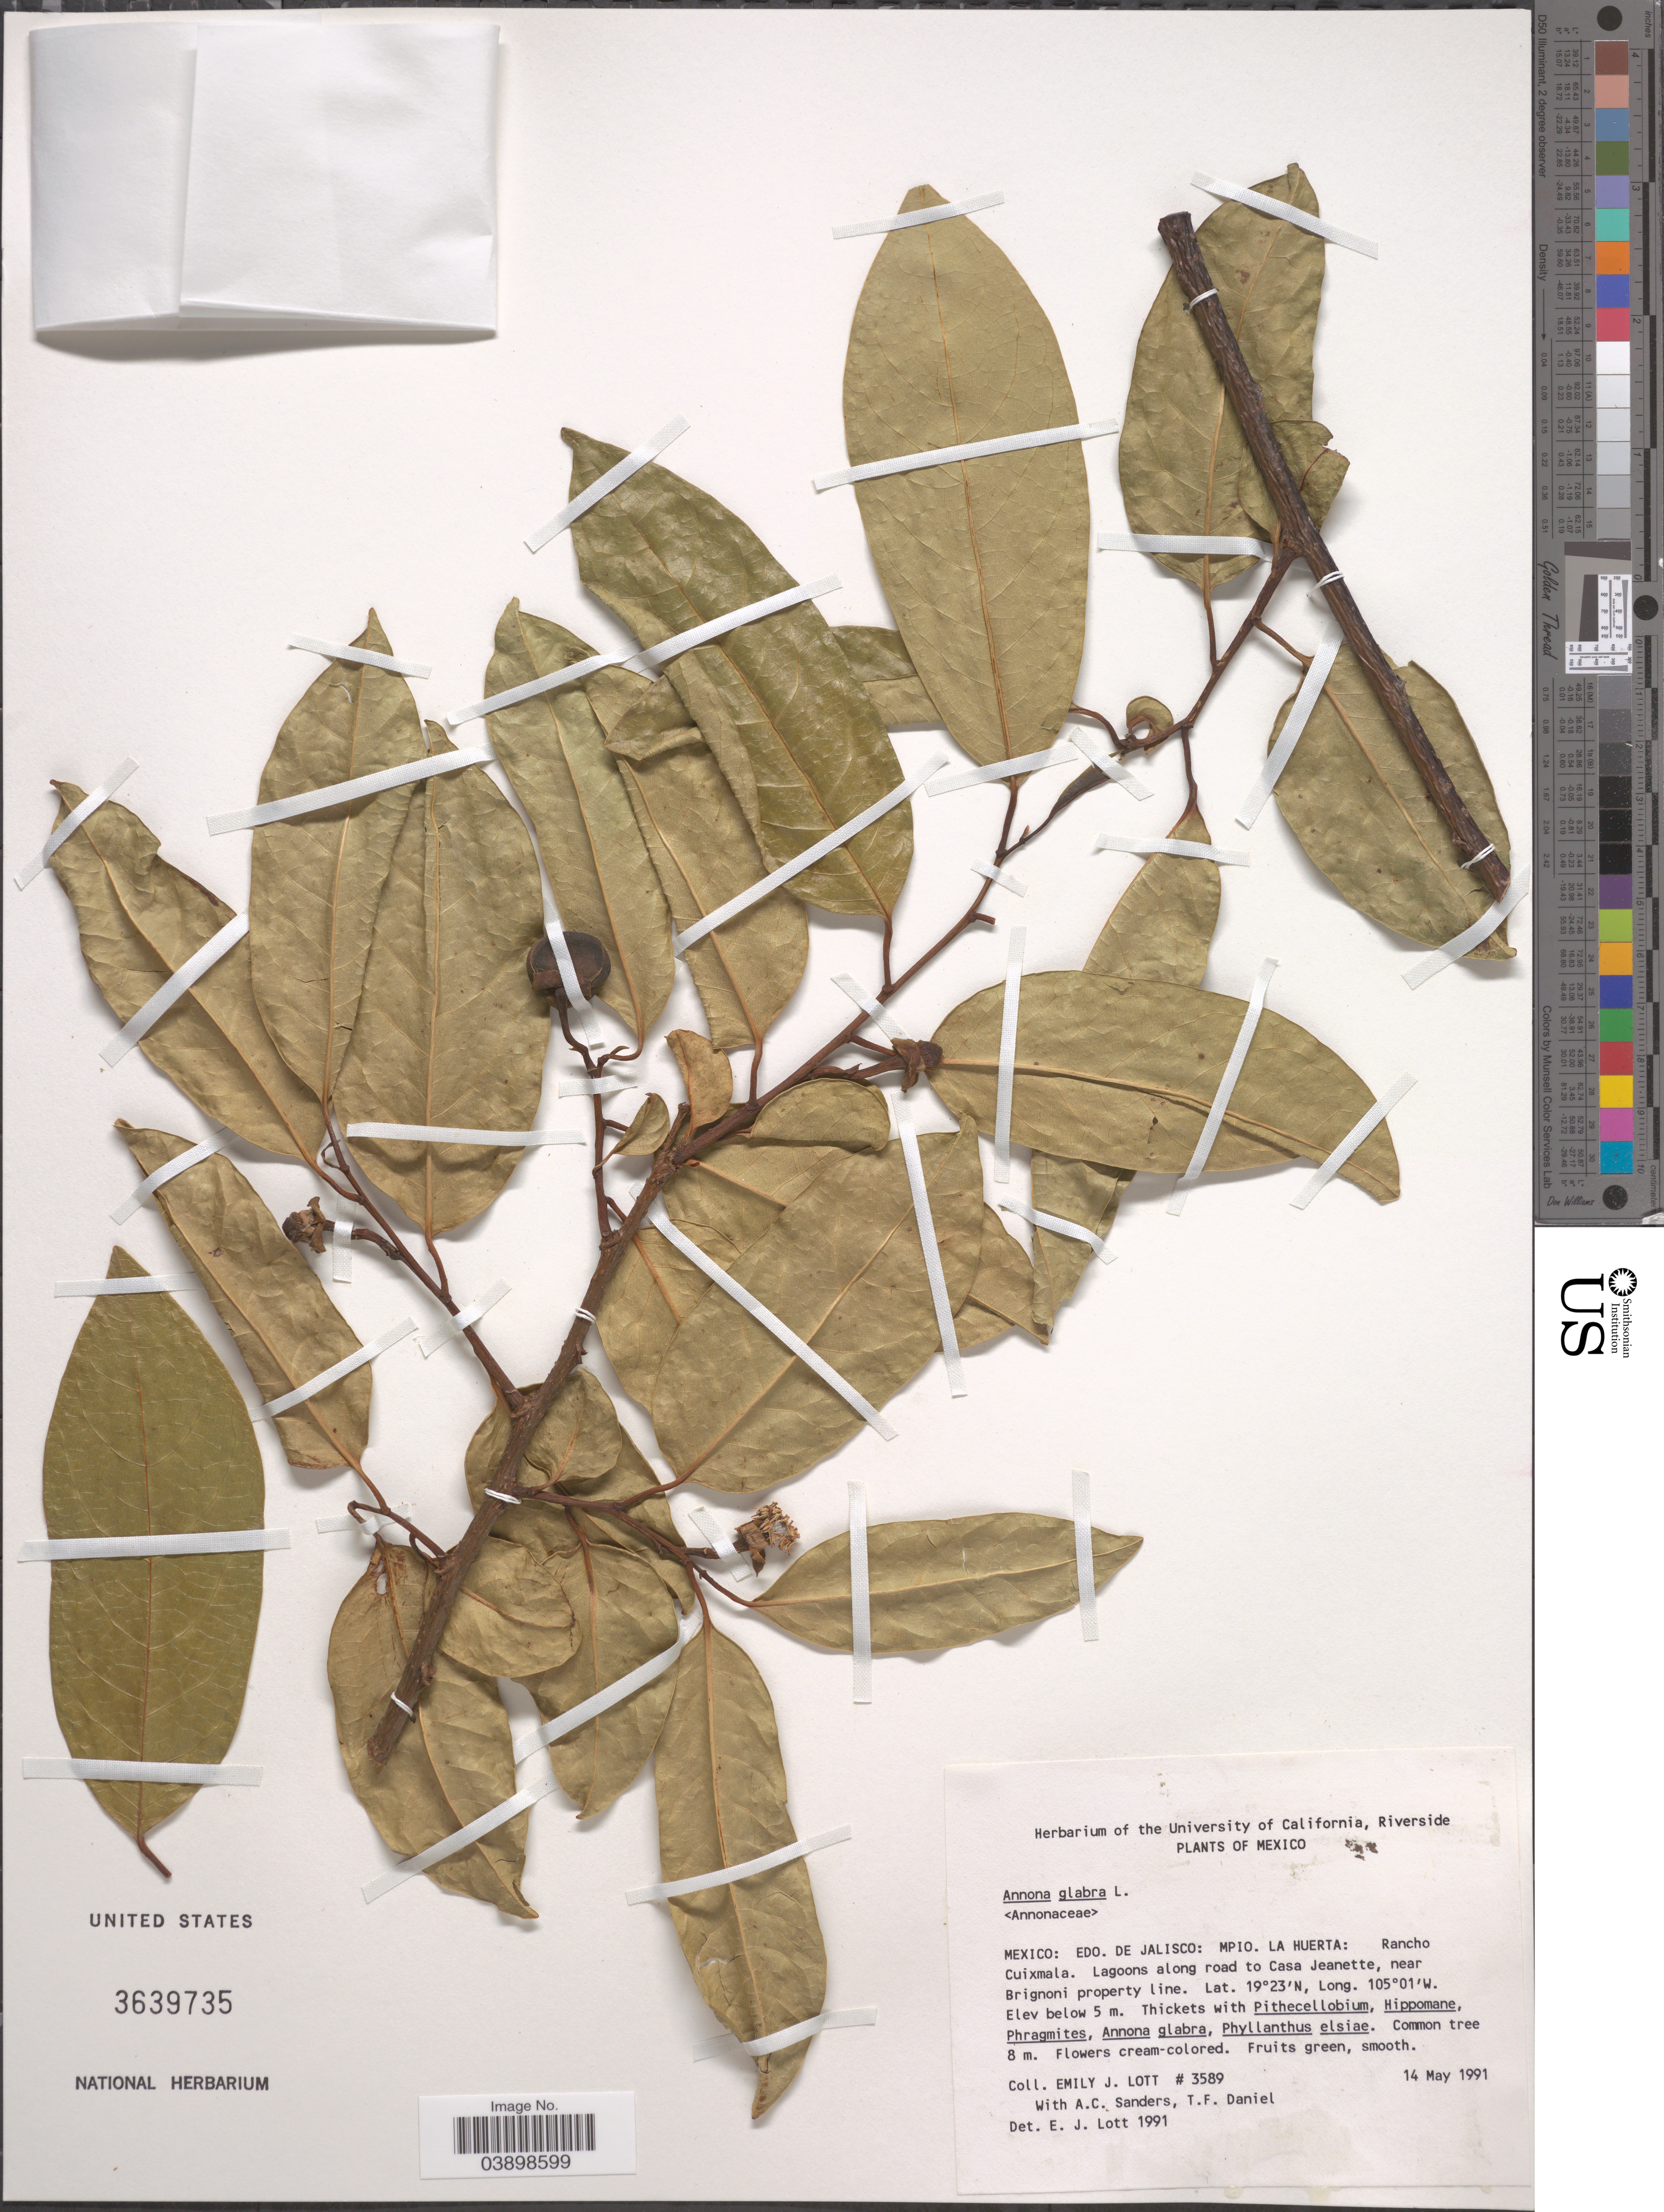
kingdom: Plantae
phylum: Tracheophyta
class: Magnoliopsida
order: Magnoliales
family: Annonaceae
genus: Annona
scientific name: Annona glabra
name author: L.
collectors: E. J. Lott, A. Sanders & T. F. Daniel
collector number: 3589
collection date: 1991-05-14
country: Mexico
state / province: Jalisco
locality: Mpio. La Huerta: Rancho Cuixmala, Lagoons along road to Casa Jeanette, near Brignoni property line.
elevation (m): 5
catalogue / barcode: US 3639735